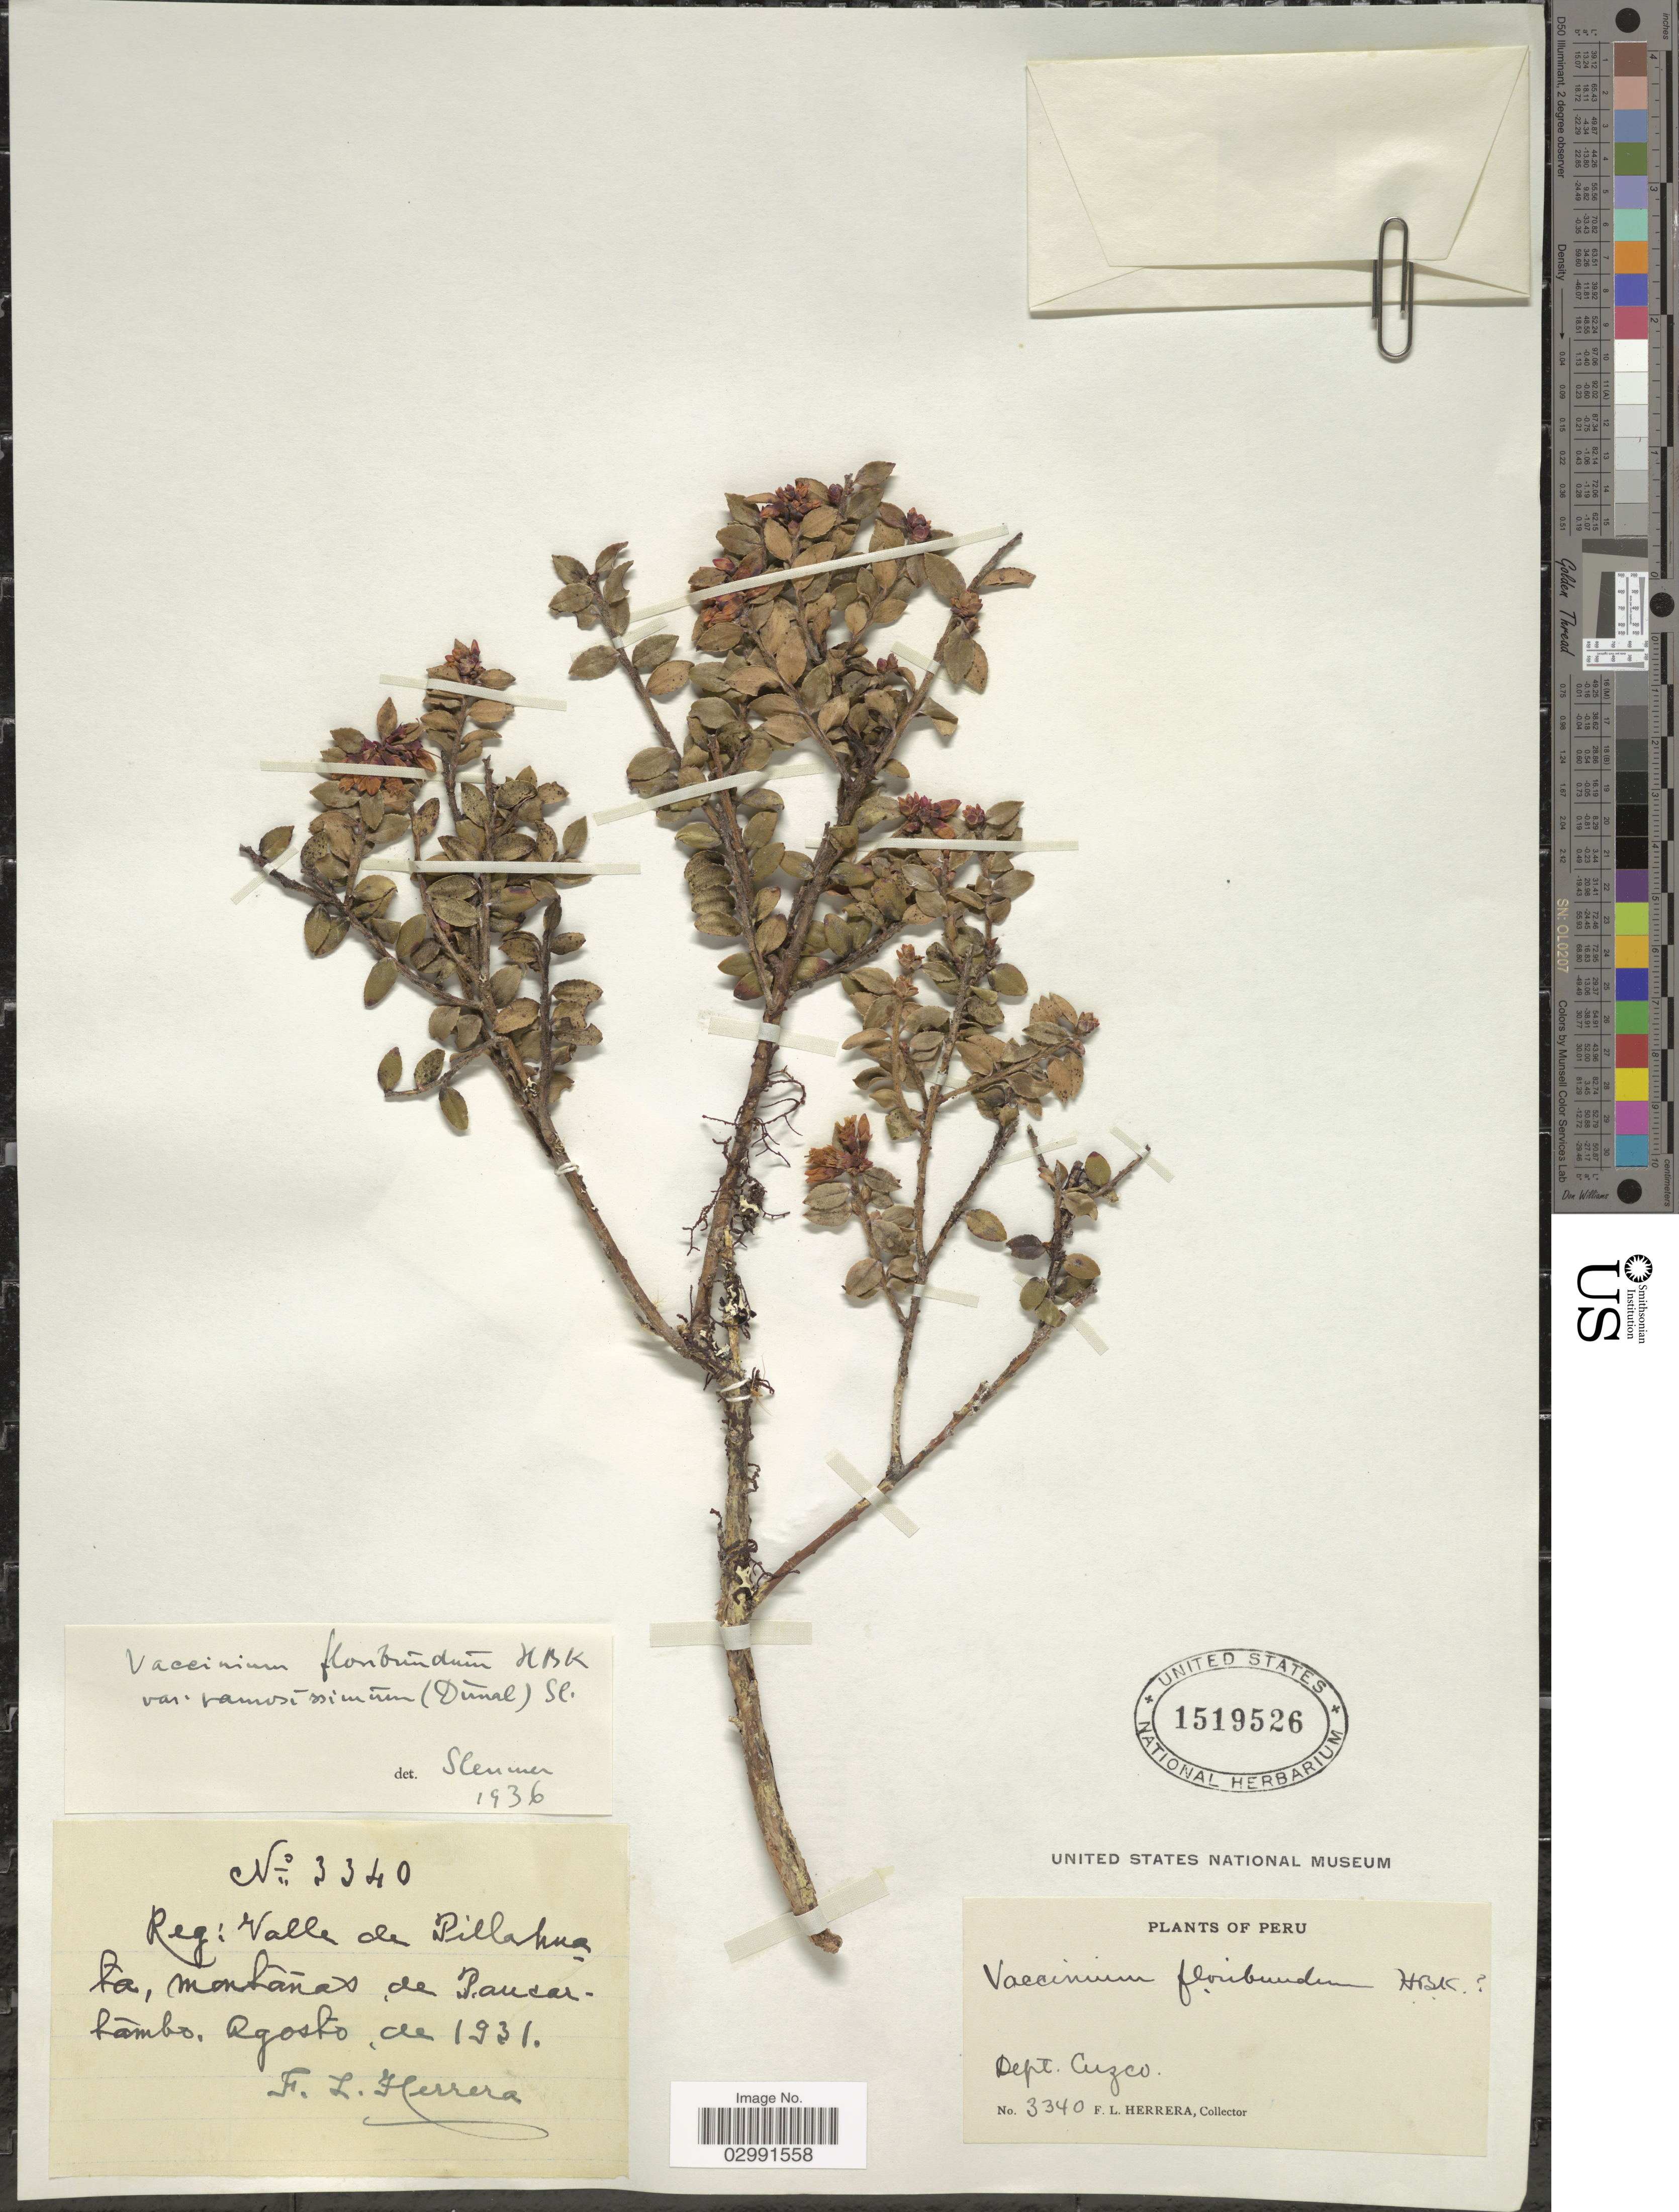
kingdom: Plantae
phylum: Tracheophyta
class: Magnoliopsida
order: Ericales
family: Ericaceae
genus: Vaccinium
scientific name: Vaccinium floribundum var. ramosissimum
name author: Kunth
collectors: F. L. Herrera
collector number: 3340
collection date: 1931-08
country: Peru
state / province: Cusco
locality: Dept. Cuzco. Reg: Valle de Pillahuata, montañas de Paucartambo.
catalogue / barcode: US 1519526